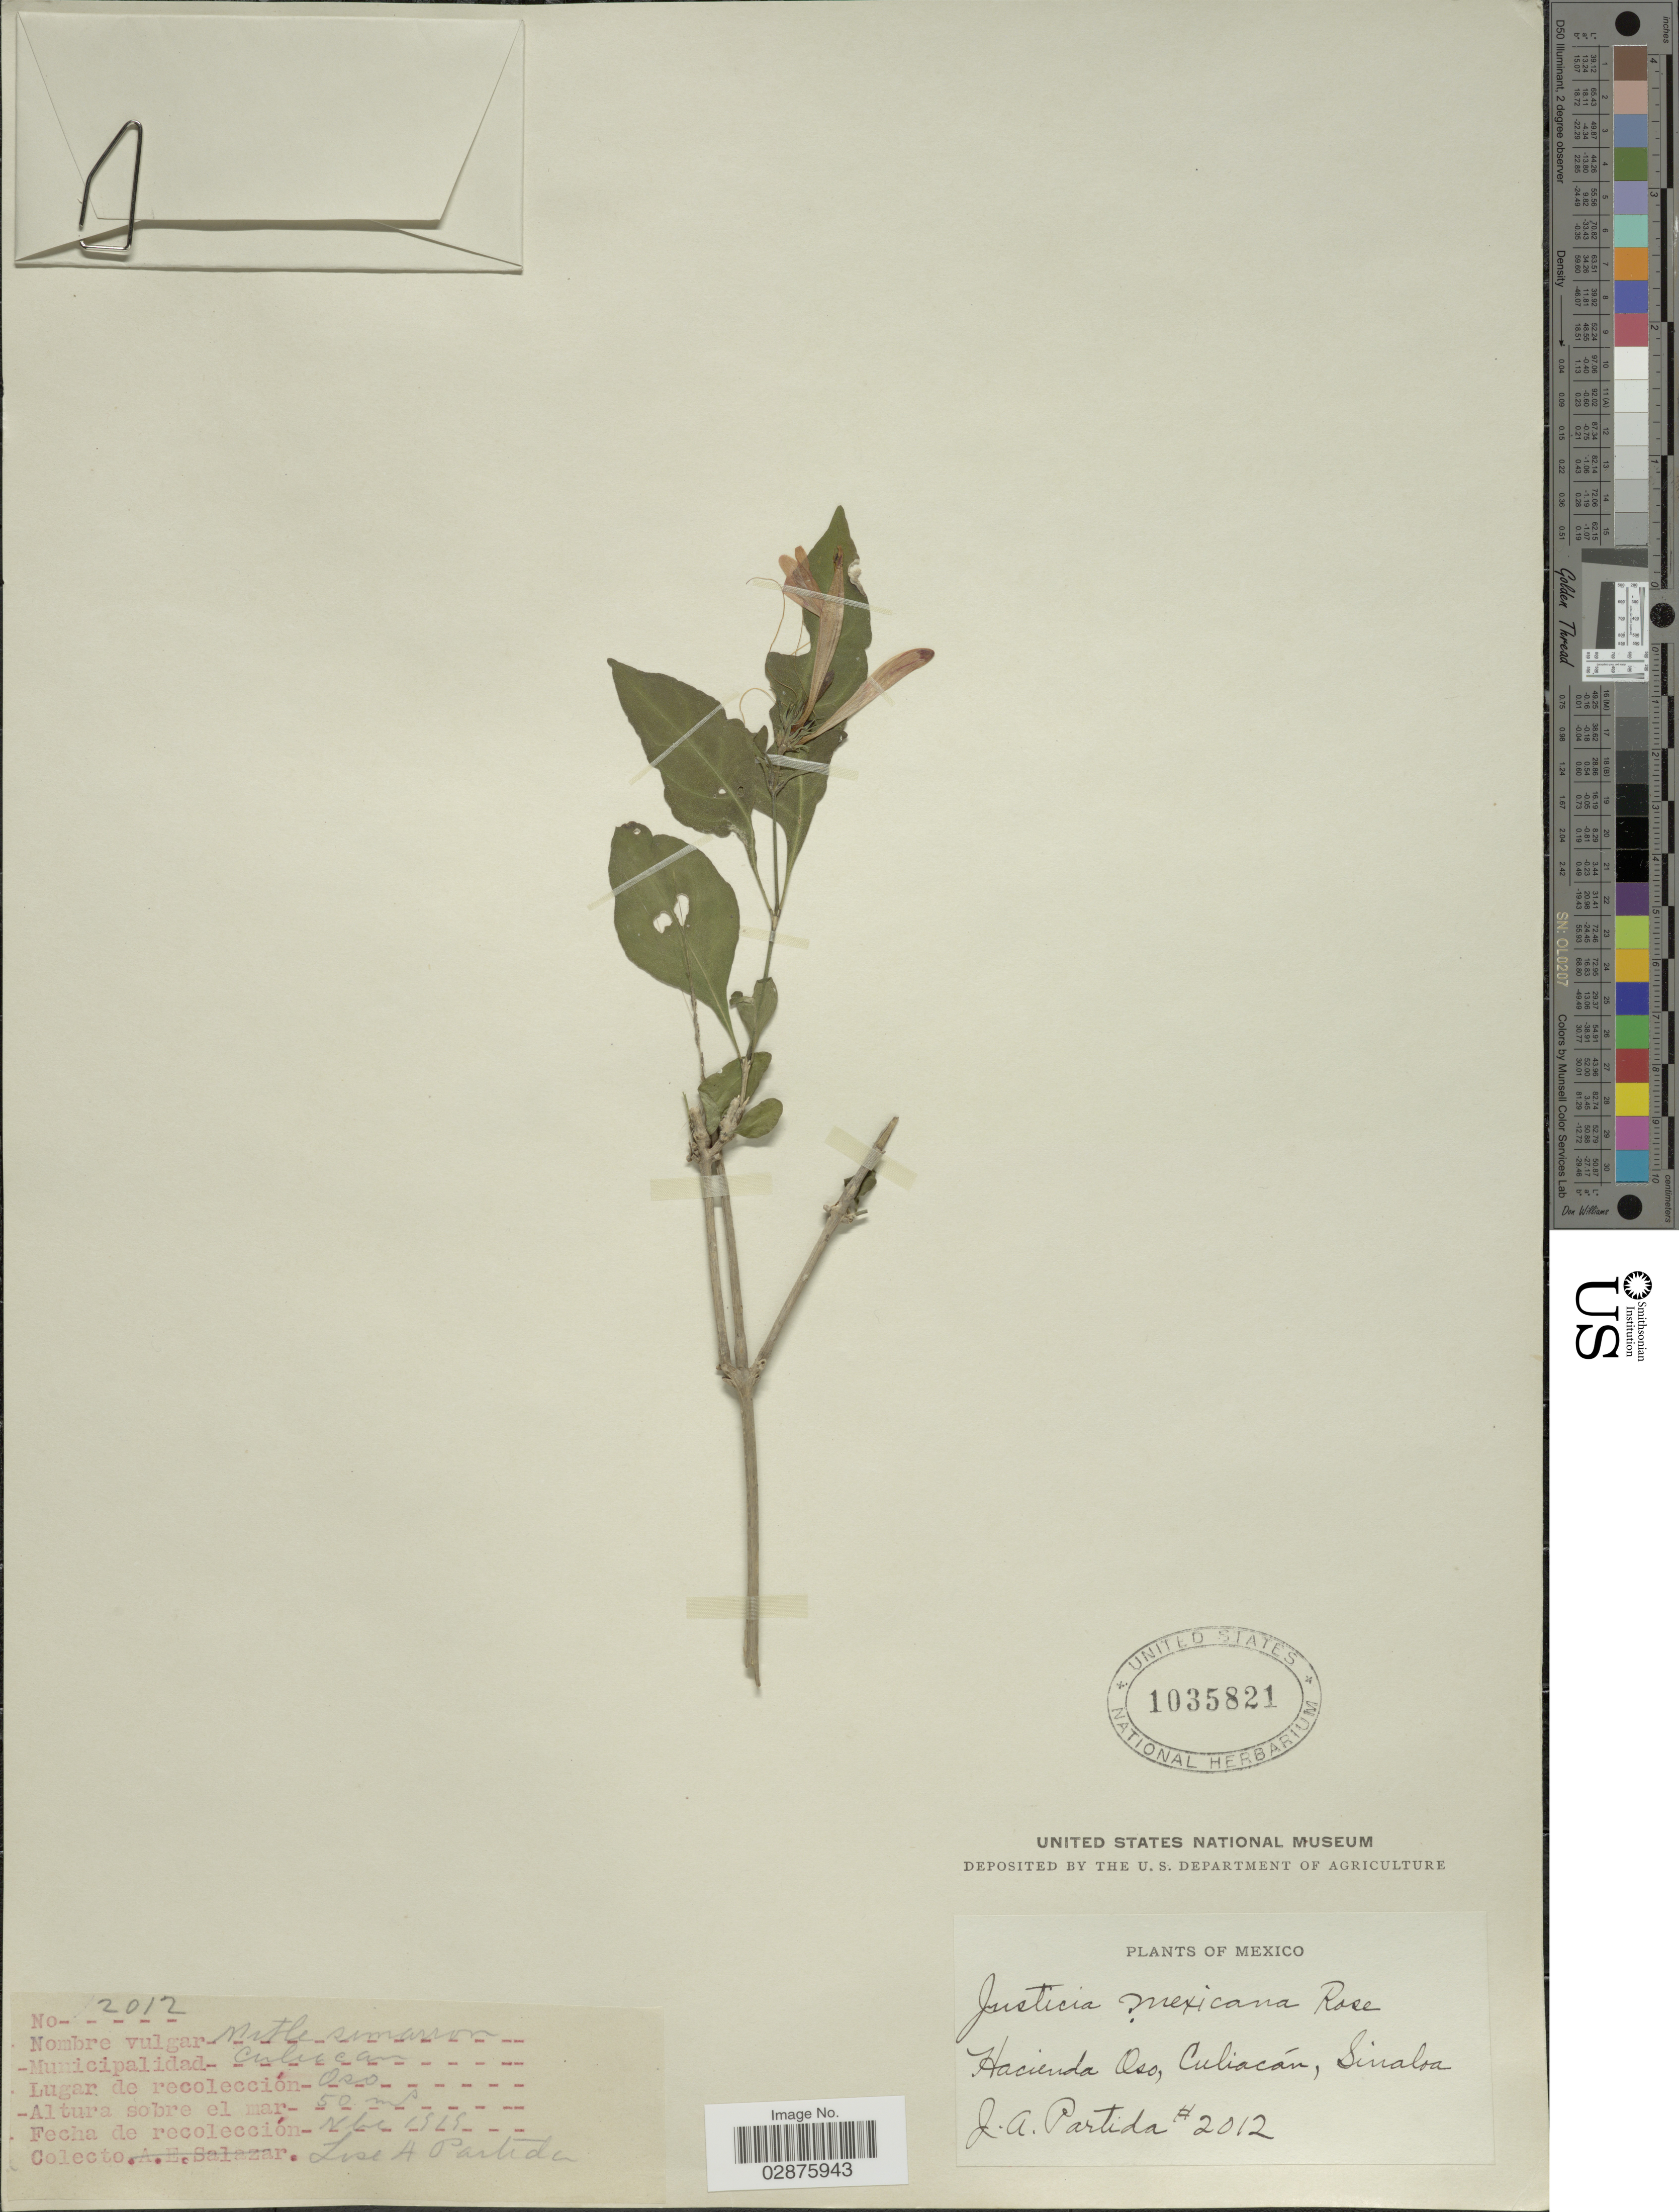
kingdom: Plantae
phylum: Tracheophyta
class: Magnoliopsida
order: Lamiales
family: Acanthaceae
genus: Justicia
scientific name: Justicia candicans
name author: (Nees) L.D. Benson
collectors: J. Partida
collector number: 2012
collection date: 1915-11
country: Mexico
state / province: Sinaloa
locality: Hacienda Oso, Culiacán.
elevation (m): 50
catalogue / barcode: US 1035821